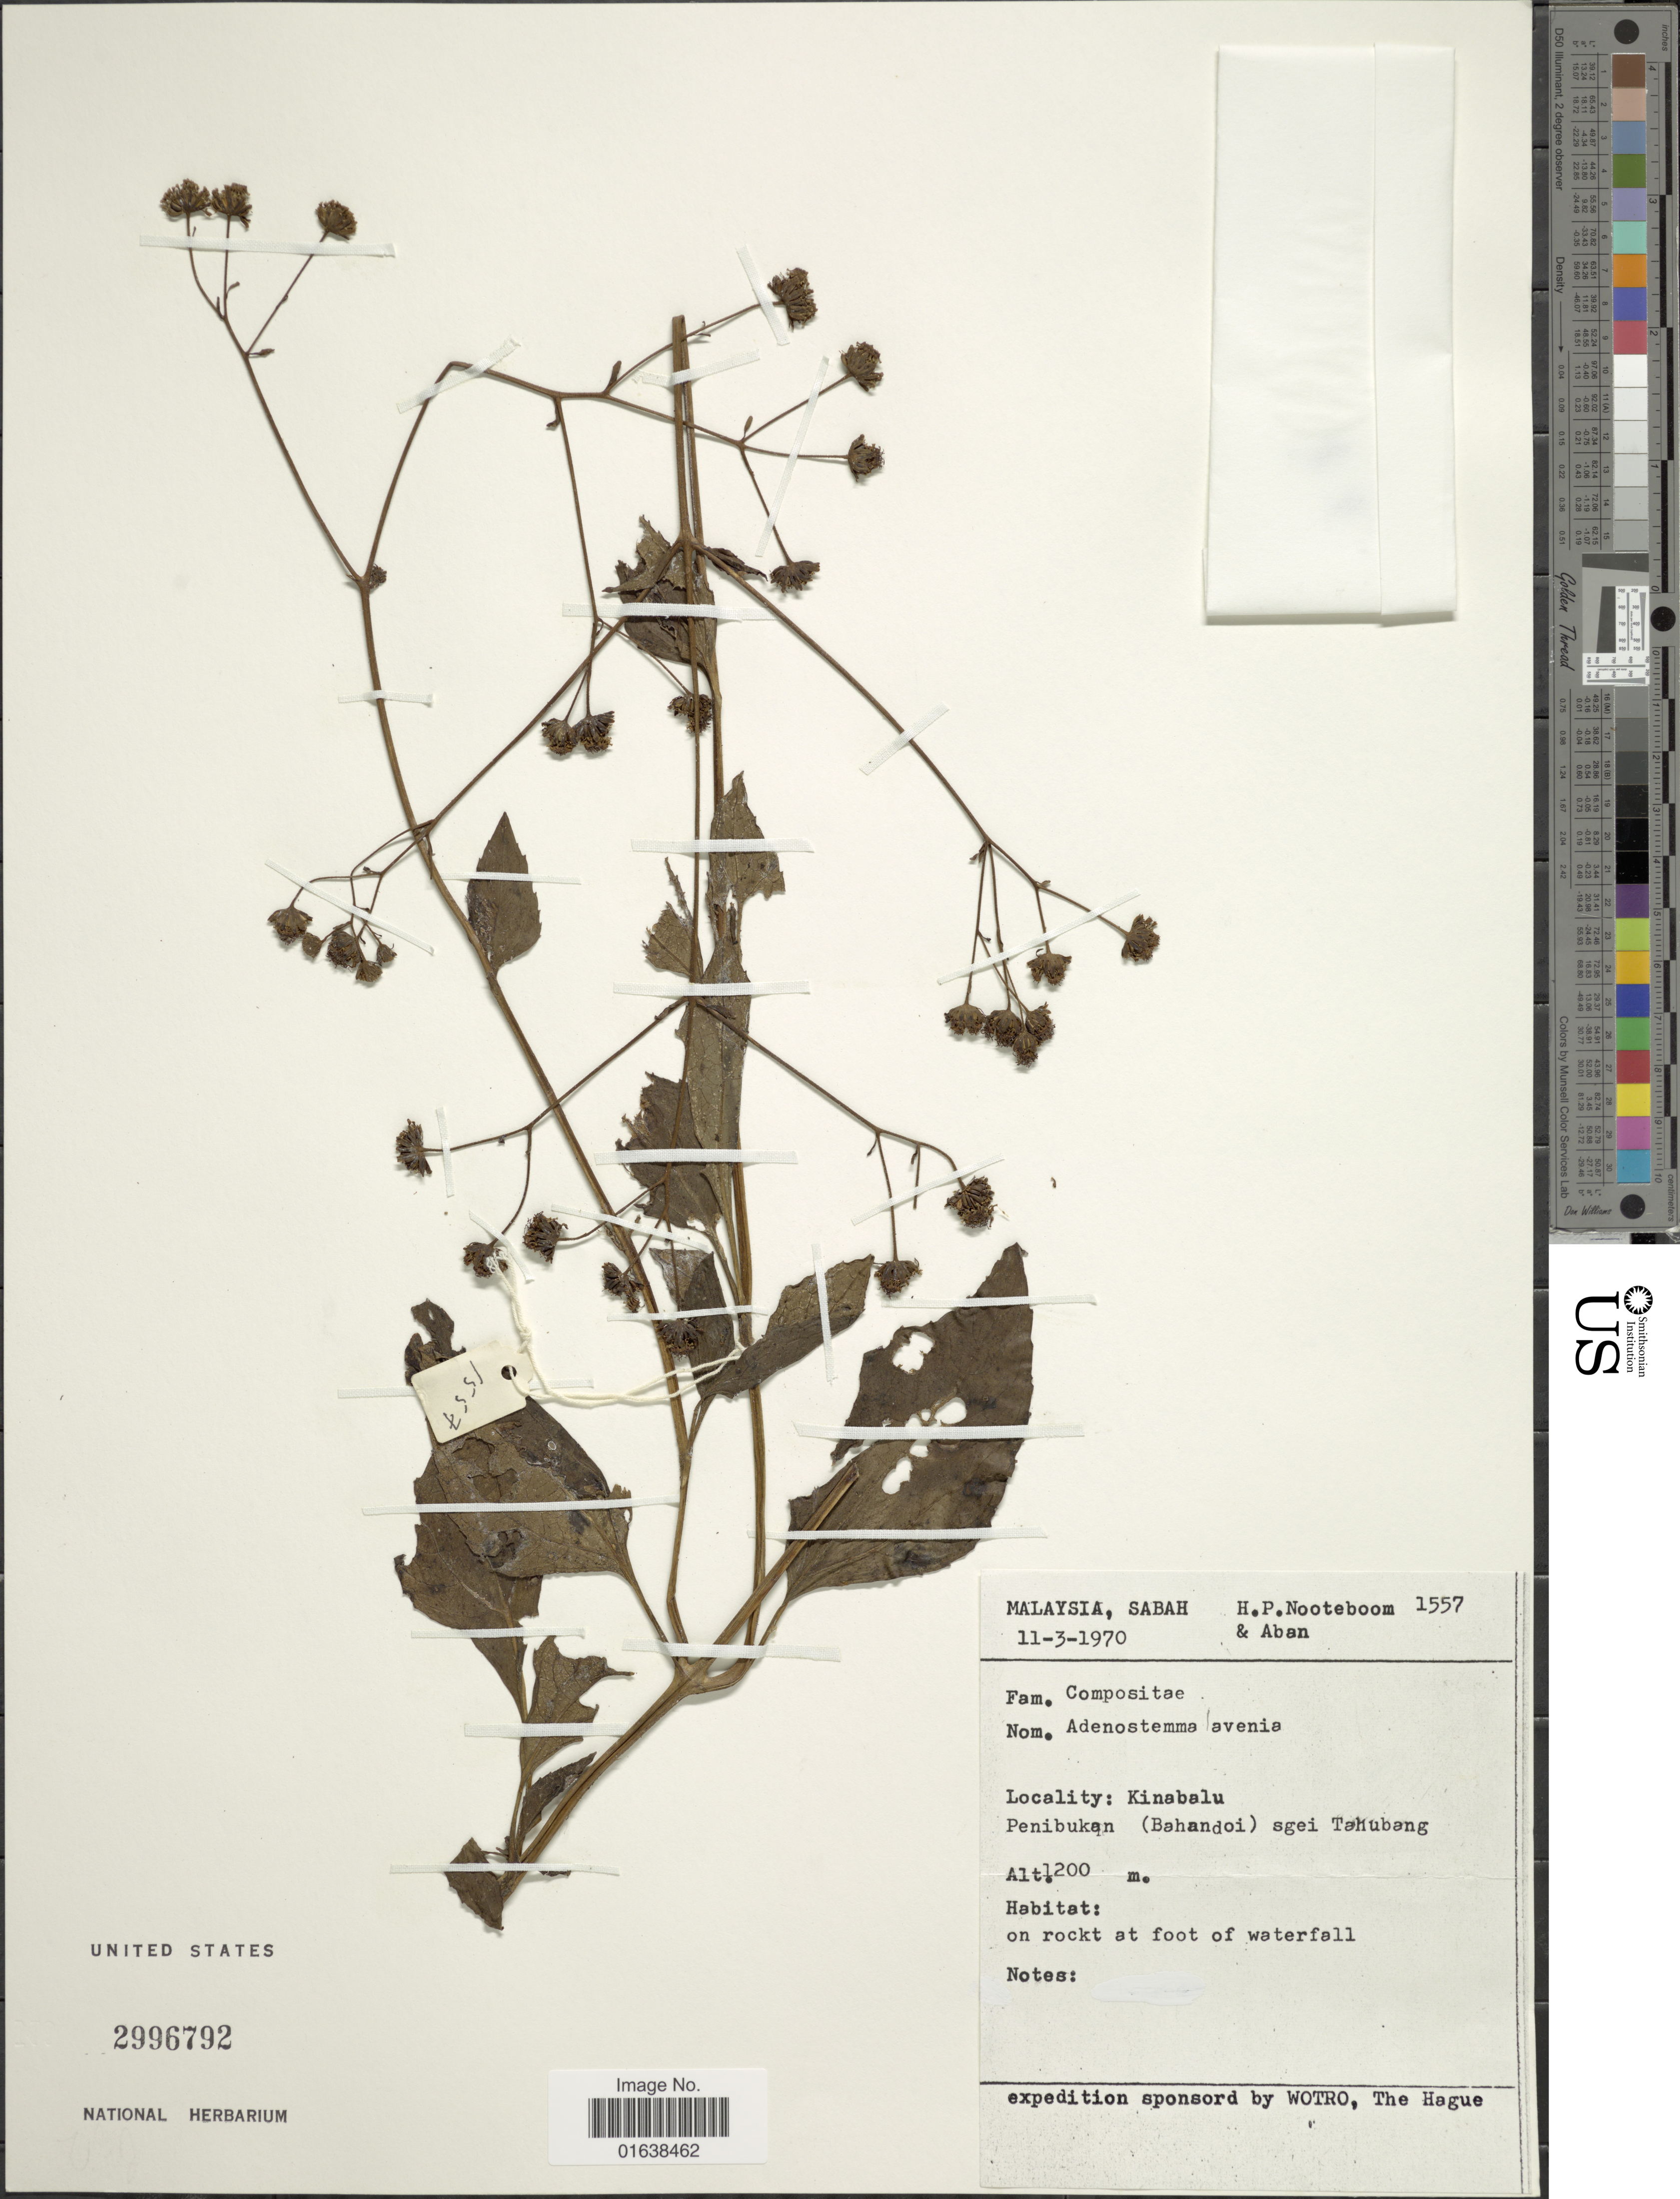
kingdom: Plantae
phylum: Tracheophyta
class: Magnoliopsida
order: Asterales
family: Asteraceae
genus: Adenostemma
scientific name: Adenostemma lanceolatum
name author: Miq.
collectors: H. P. Nooteboom & -- Aban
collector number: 1557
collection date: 1970-03-11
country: Malaysia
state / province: Sabah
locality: Malaysia, Sabah, Kinabalu. Penibukan (Bahandoi) sgei Tahubang on rock at foot of waterfall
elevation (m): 1200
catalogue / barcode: US 2996792